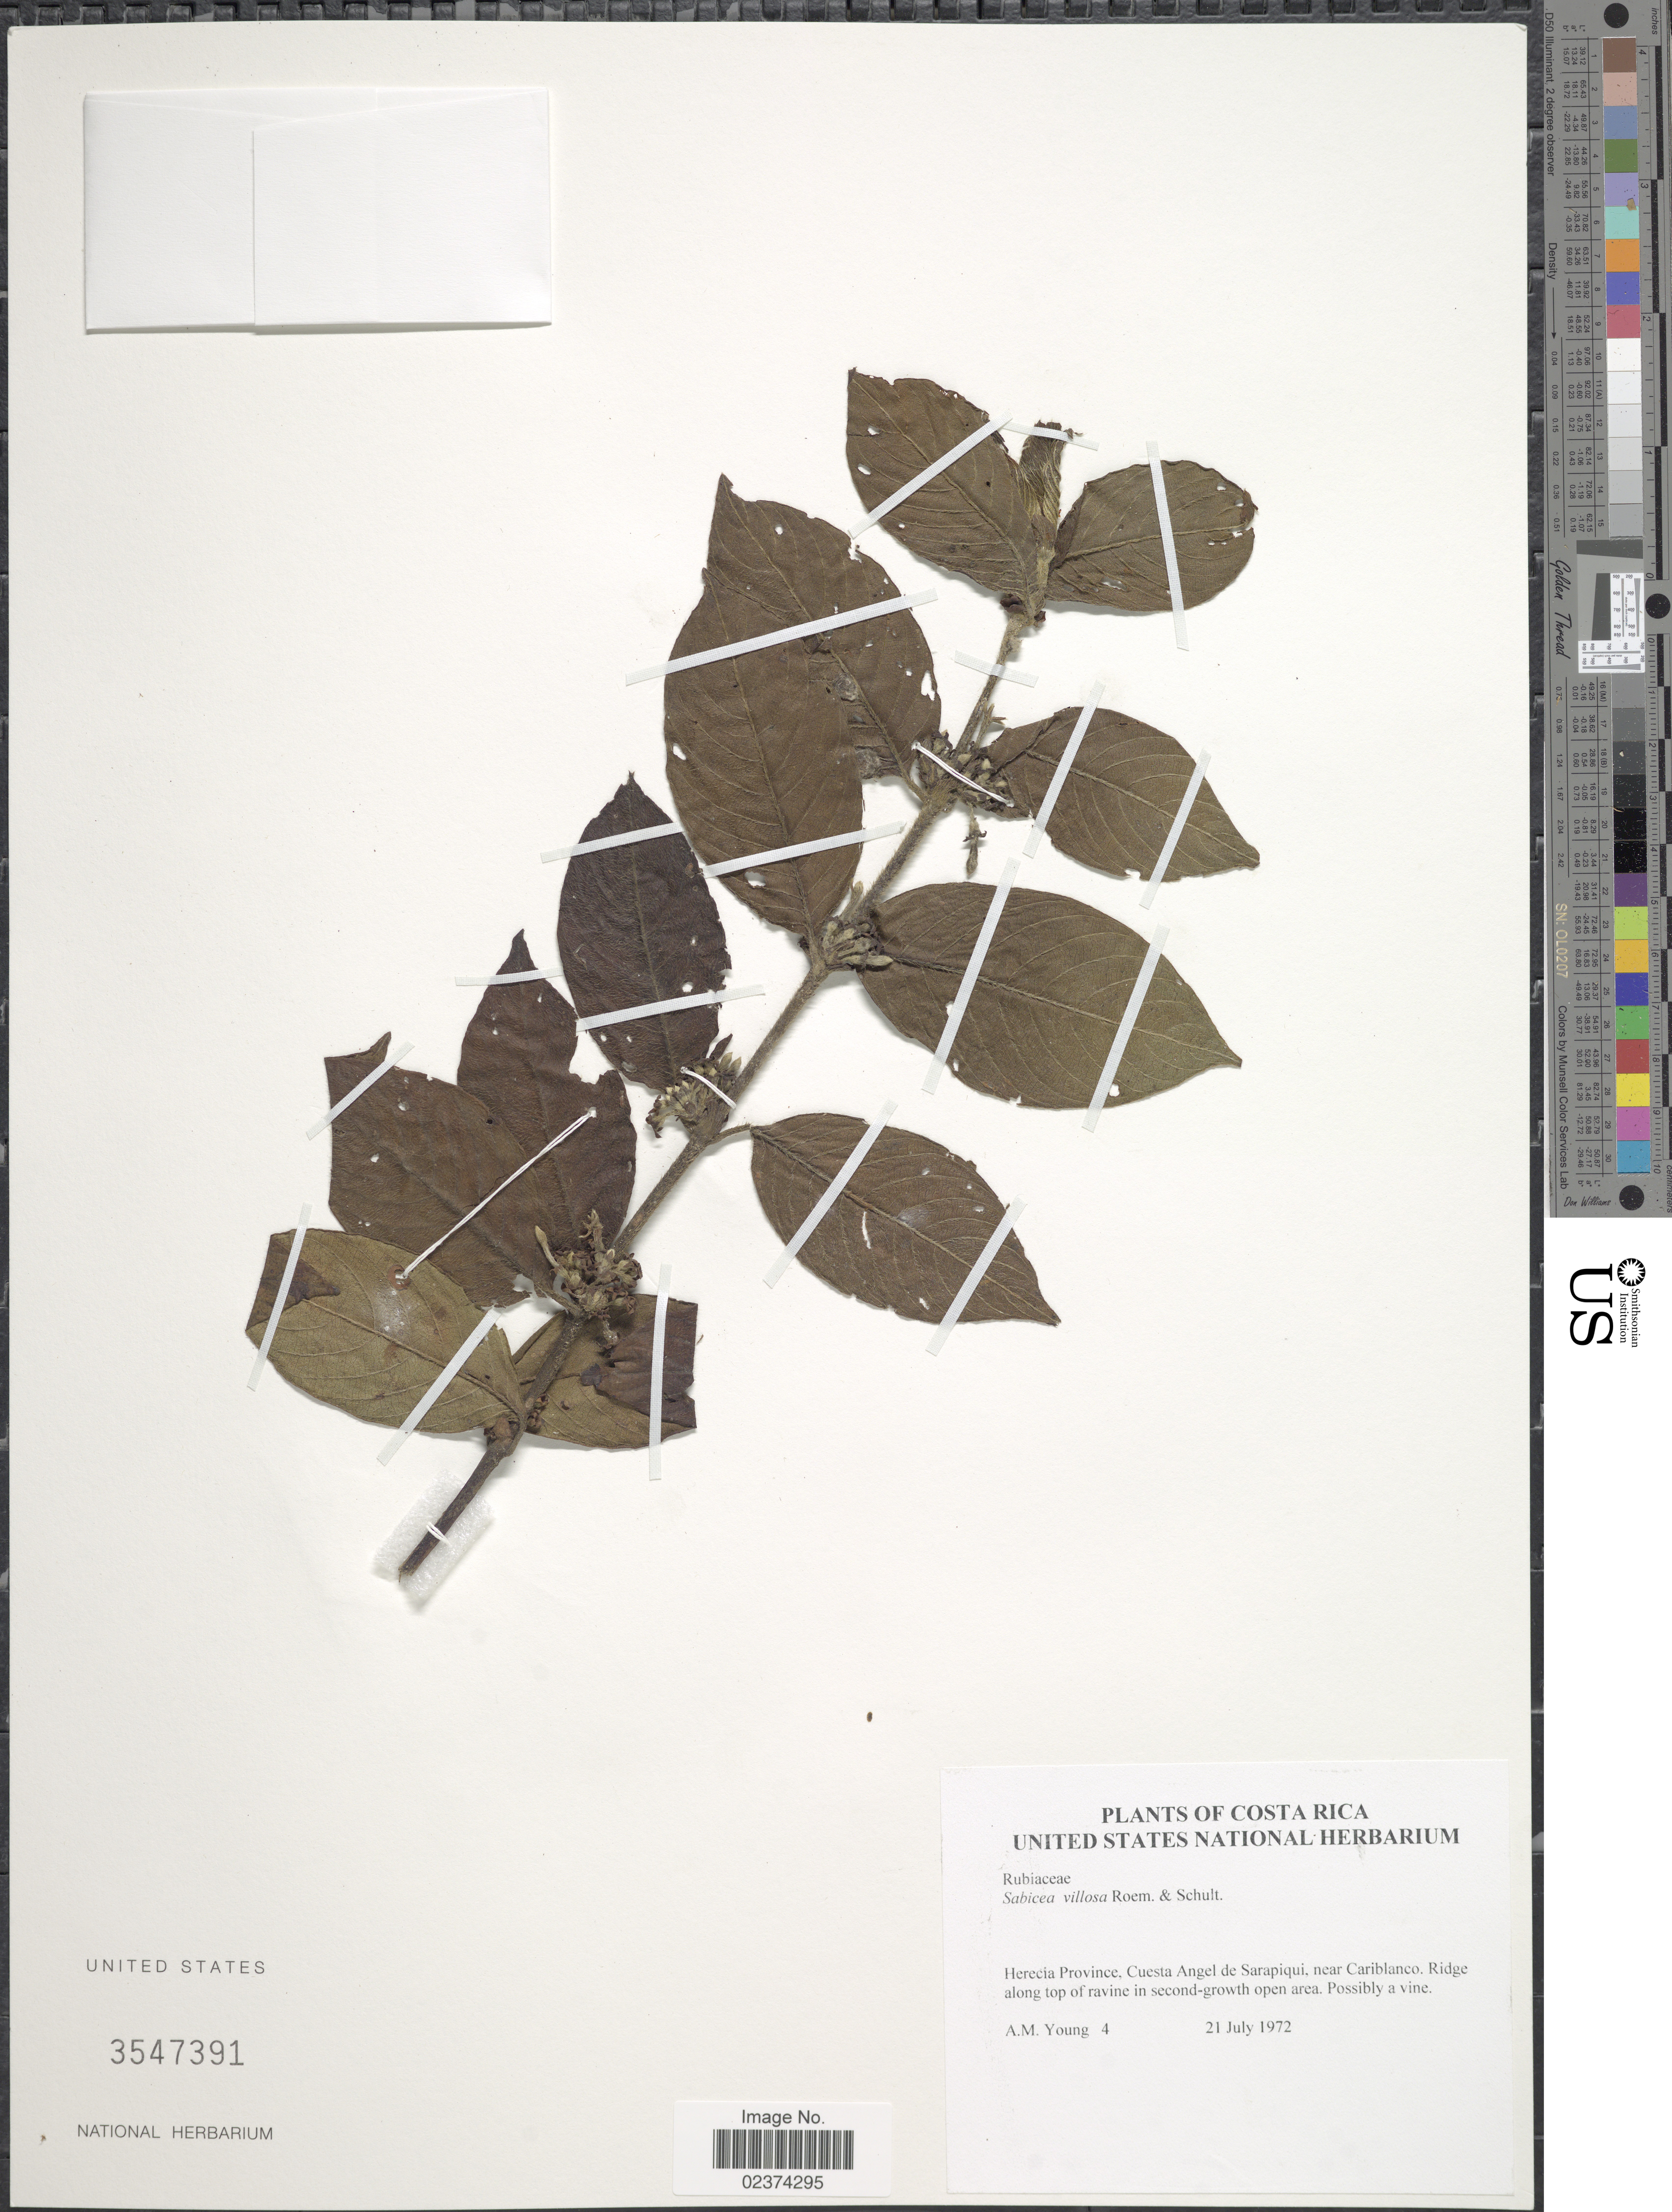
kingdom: Plantae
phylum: Tracheophyta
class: Magnoliopsida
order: Gentianales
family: Rubiaceae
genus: Sabicea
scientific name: Sabicea hirsuta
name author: Kunth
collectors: A. Young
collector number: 4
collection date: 1972-07-21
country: Costa Rica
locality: Herecia Province. Cuesta Angel de Sarapiqui, near Cariblanco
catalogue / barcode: US 3547391